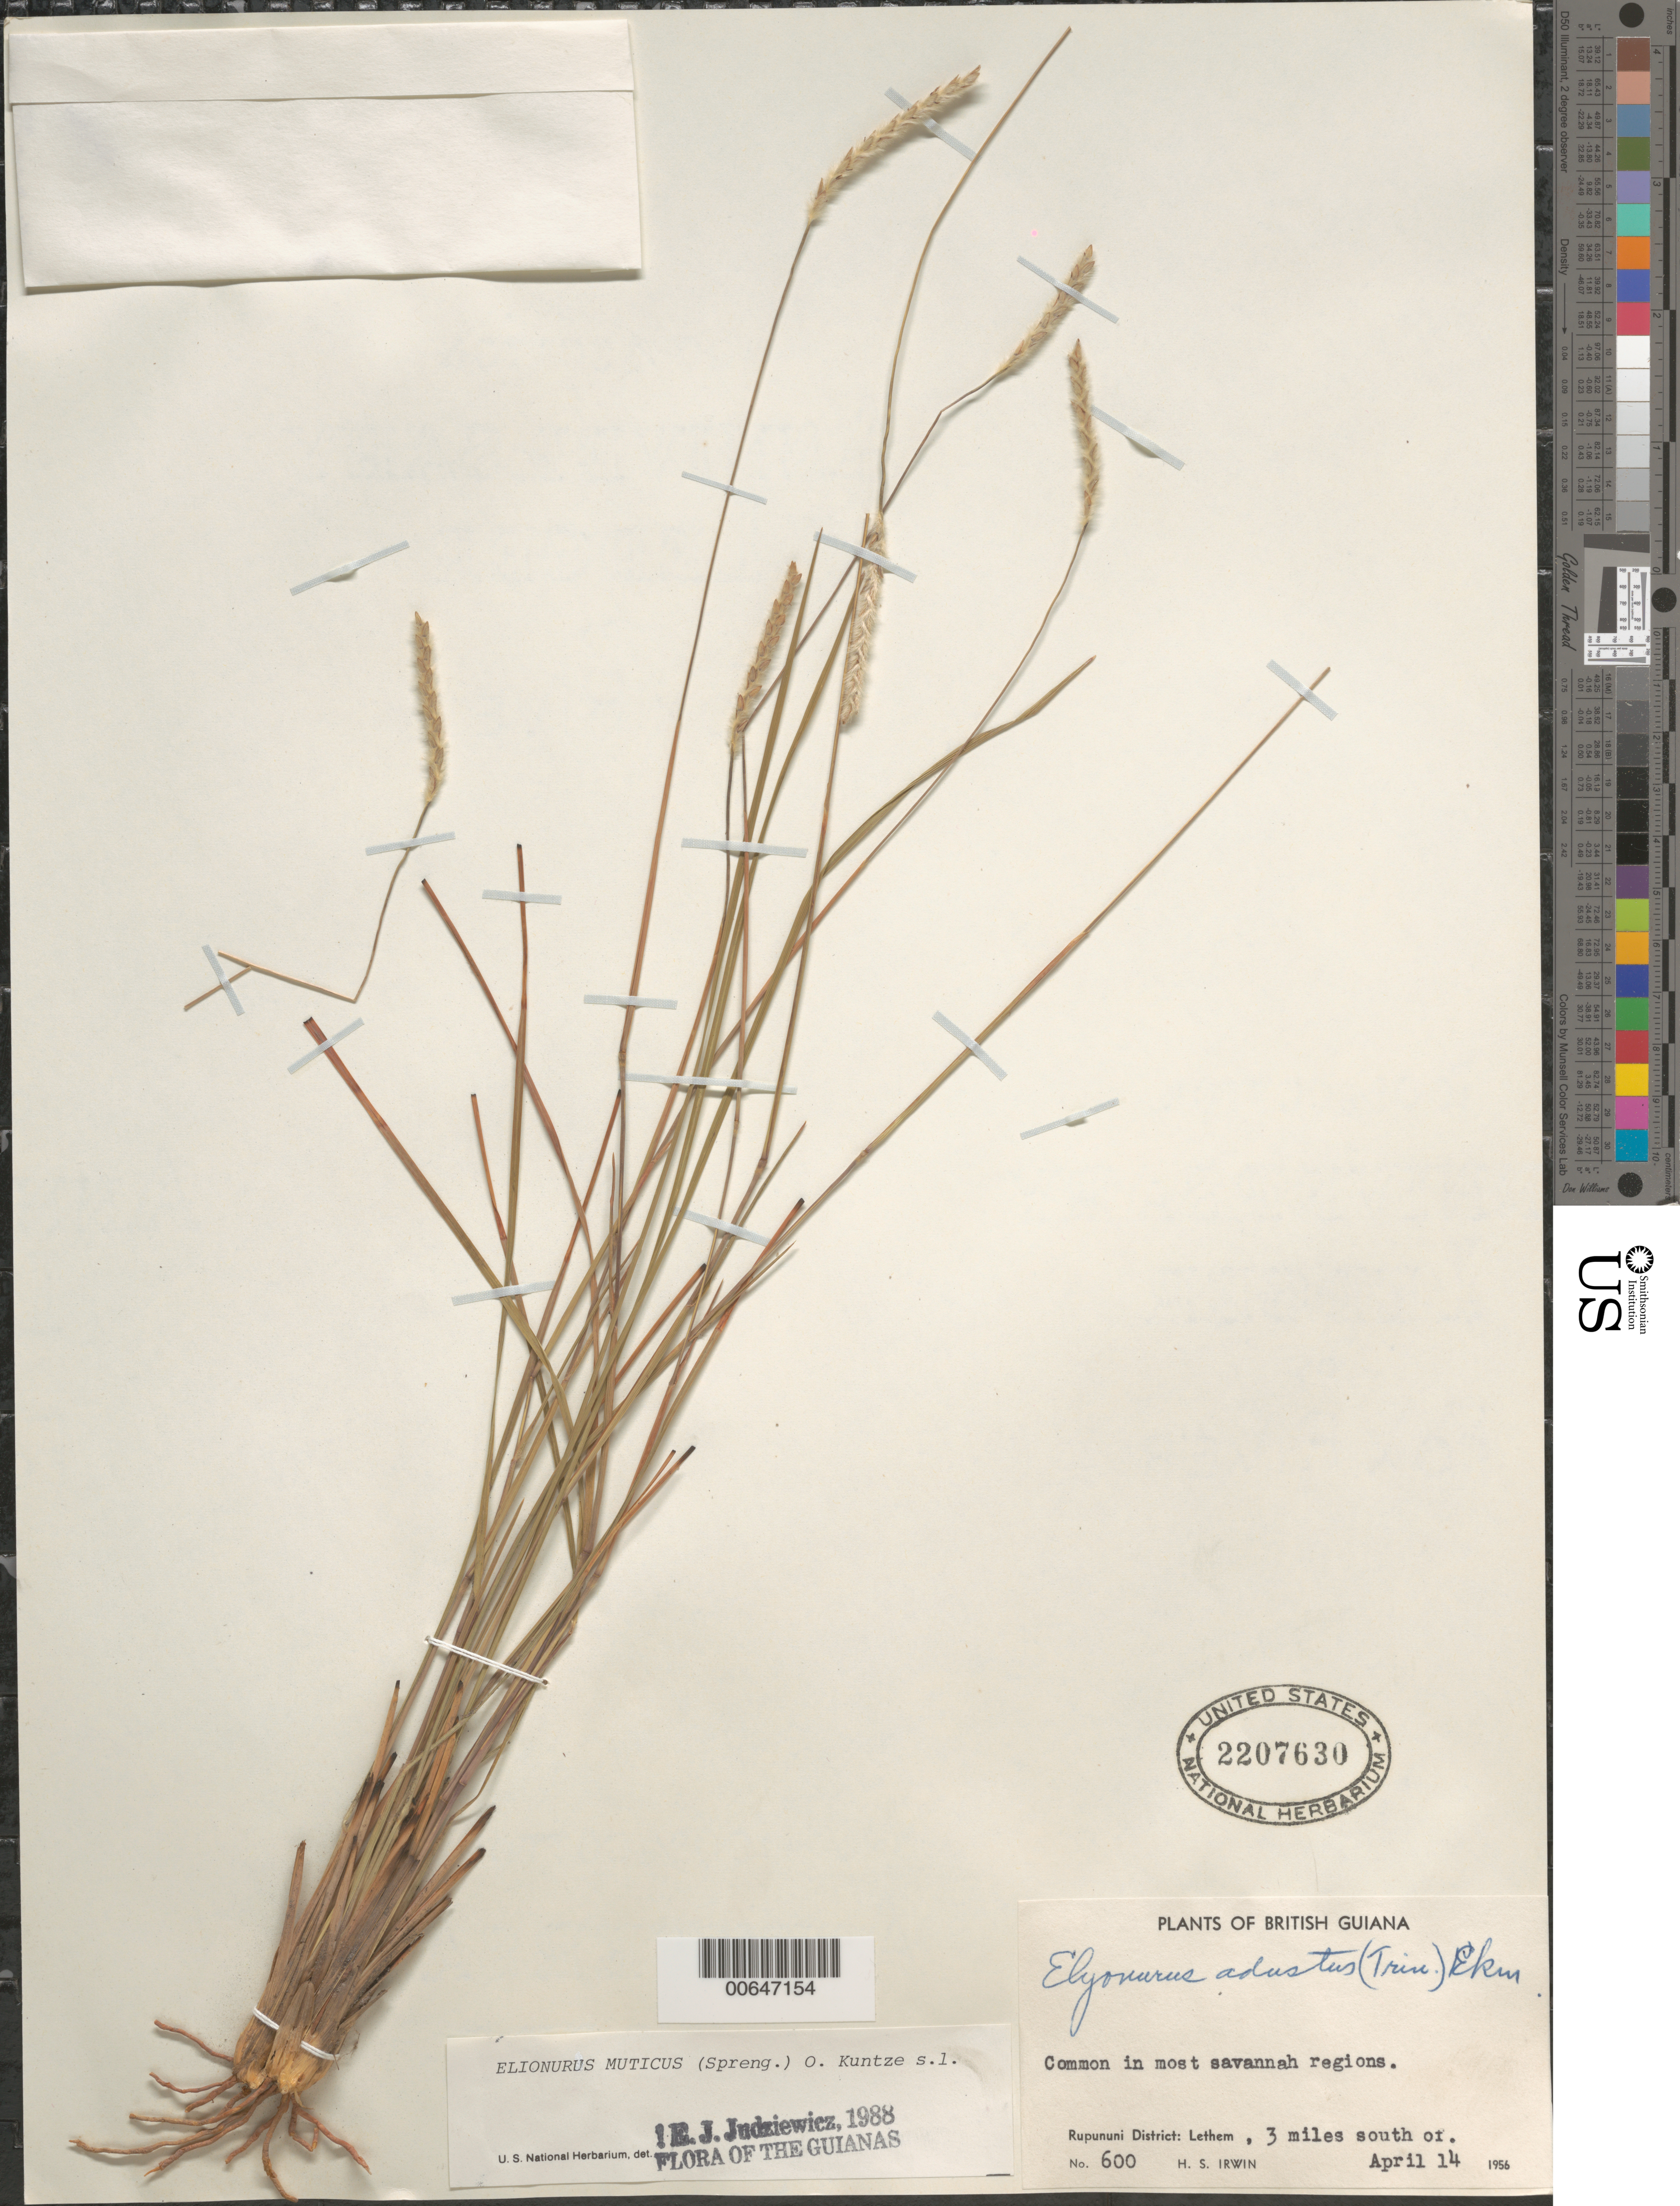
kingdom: Plantae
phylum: Tracheophyta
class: Liliopsida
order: Poales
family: Poaceae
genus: Elionurus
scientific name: Elionurus muticus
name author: (Spreng.) Kuntze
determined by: Judziewicz, E. J.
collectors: H. Irwin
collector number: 600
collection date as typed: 14-Apr-56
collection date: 1956-04-14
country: Guyana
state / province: U. Takutu-U. Essequibo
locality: Rupununi Dist., 3 mi. S of Lethem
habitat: Moist savanna region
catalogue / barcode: US 2207630